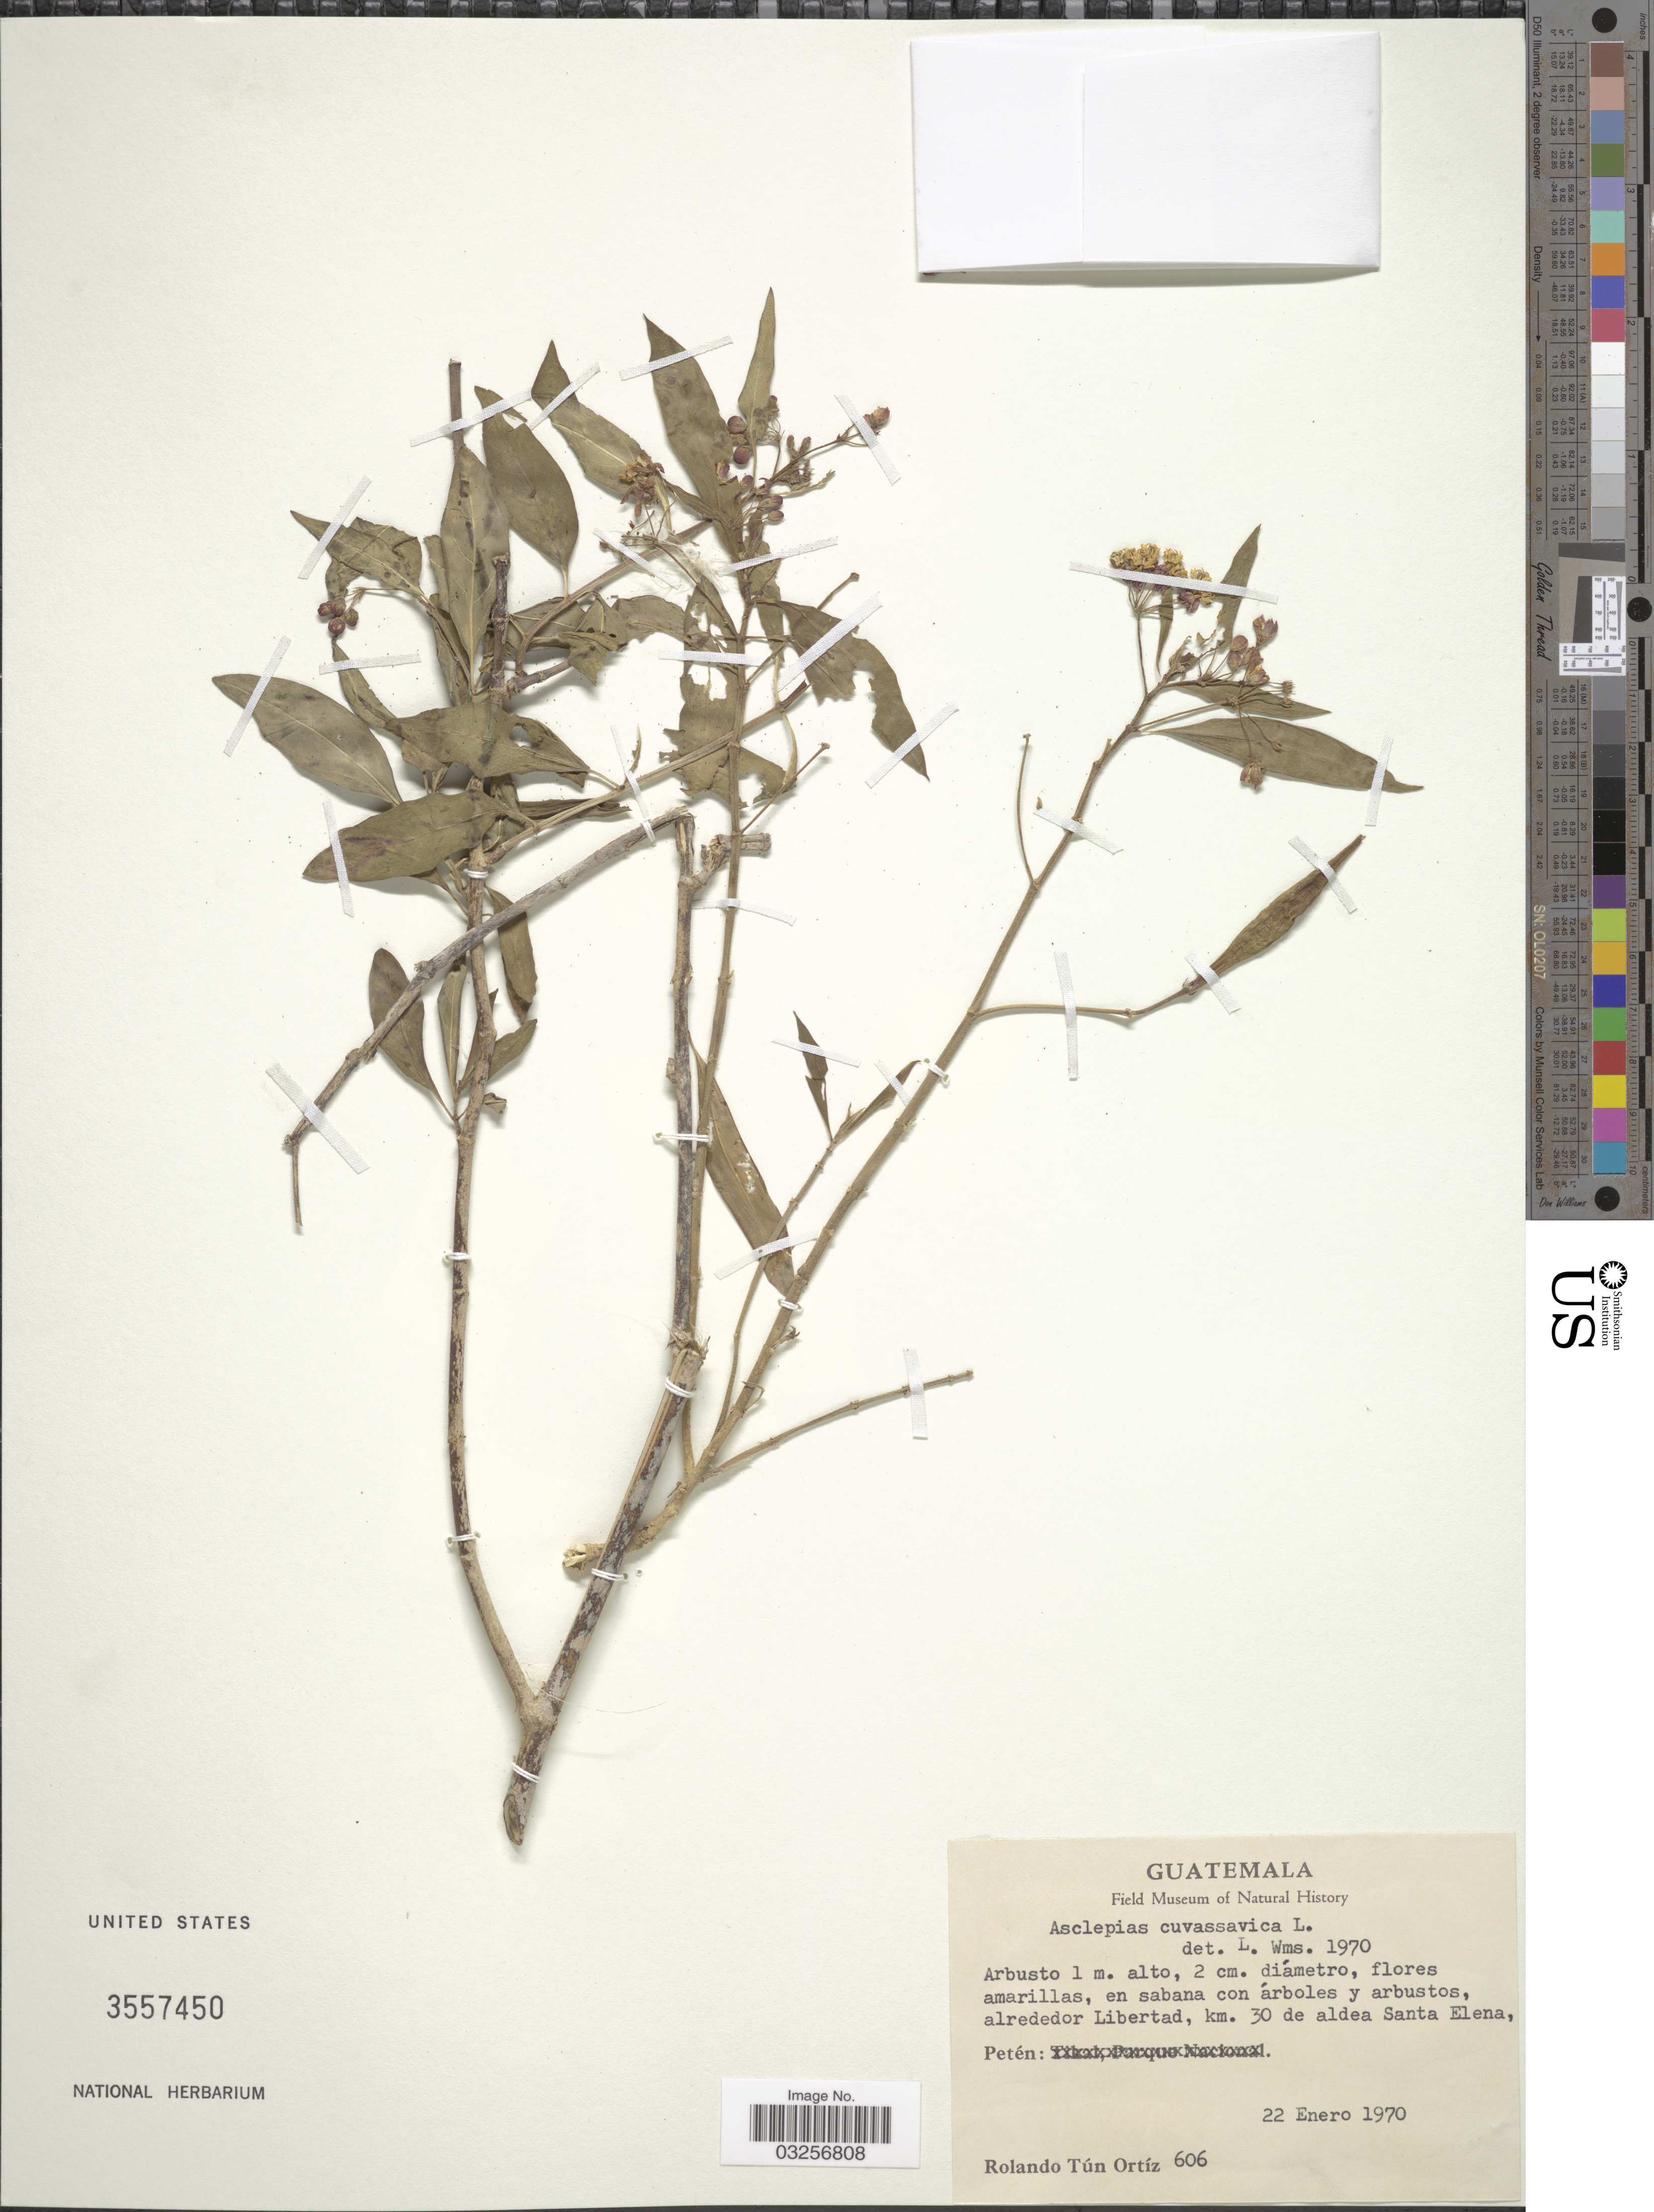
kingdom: Plantae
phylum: Tracheophyta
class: Magnoliopsida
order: Gentianales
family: Apocynaceae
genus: Asclepias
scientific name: Asclepias curassavica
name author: L.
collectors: R. T. Ortíz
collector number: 606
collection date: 1970-01-22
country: Guatemala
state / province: El Petén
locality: En sabana con árboles y arbustos, alrededor Libertad, km. 30 de aldea Santa Elena.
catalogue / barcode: US 3557450